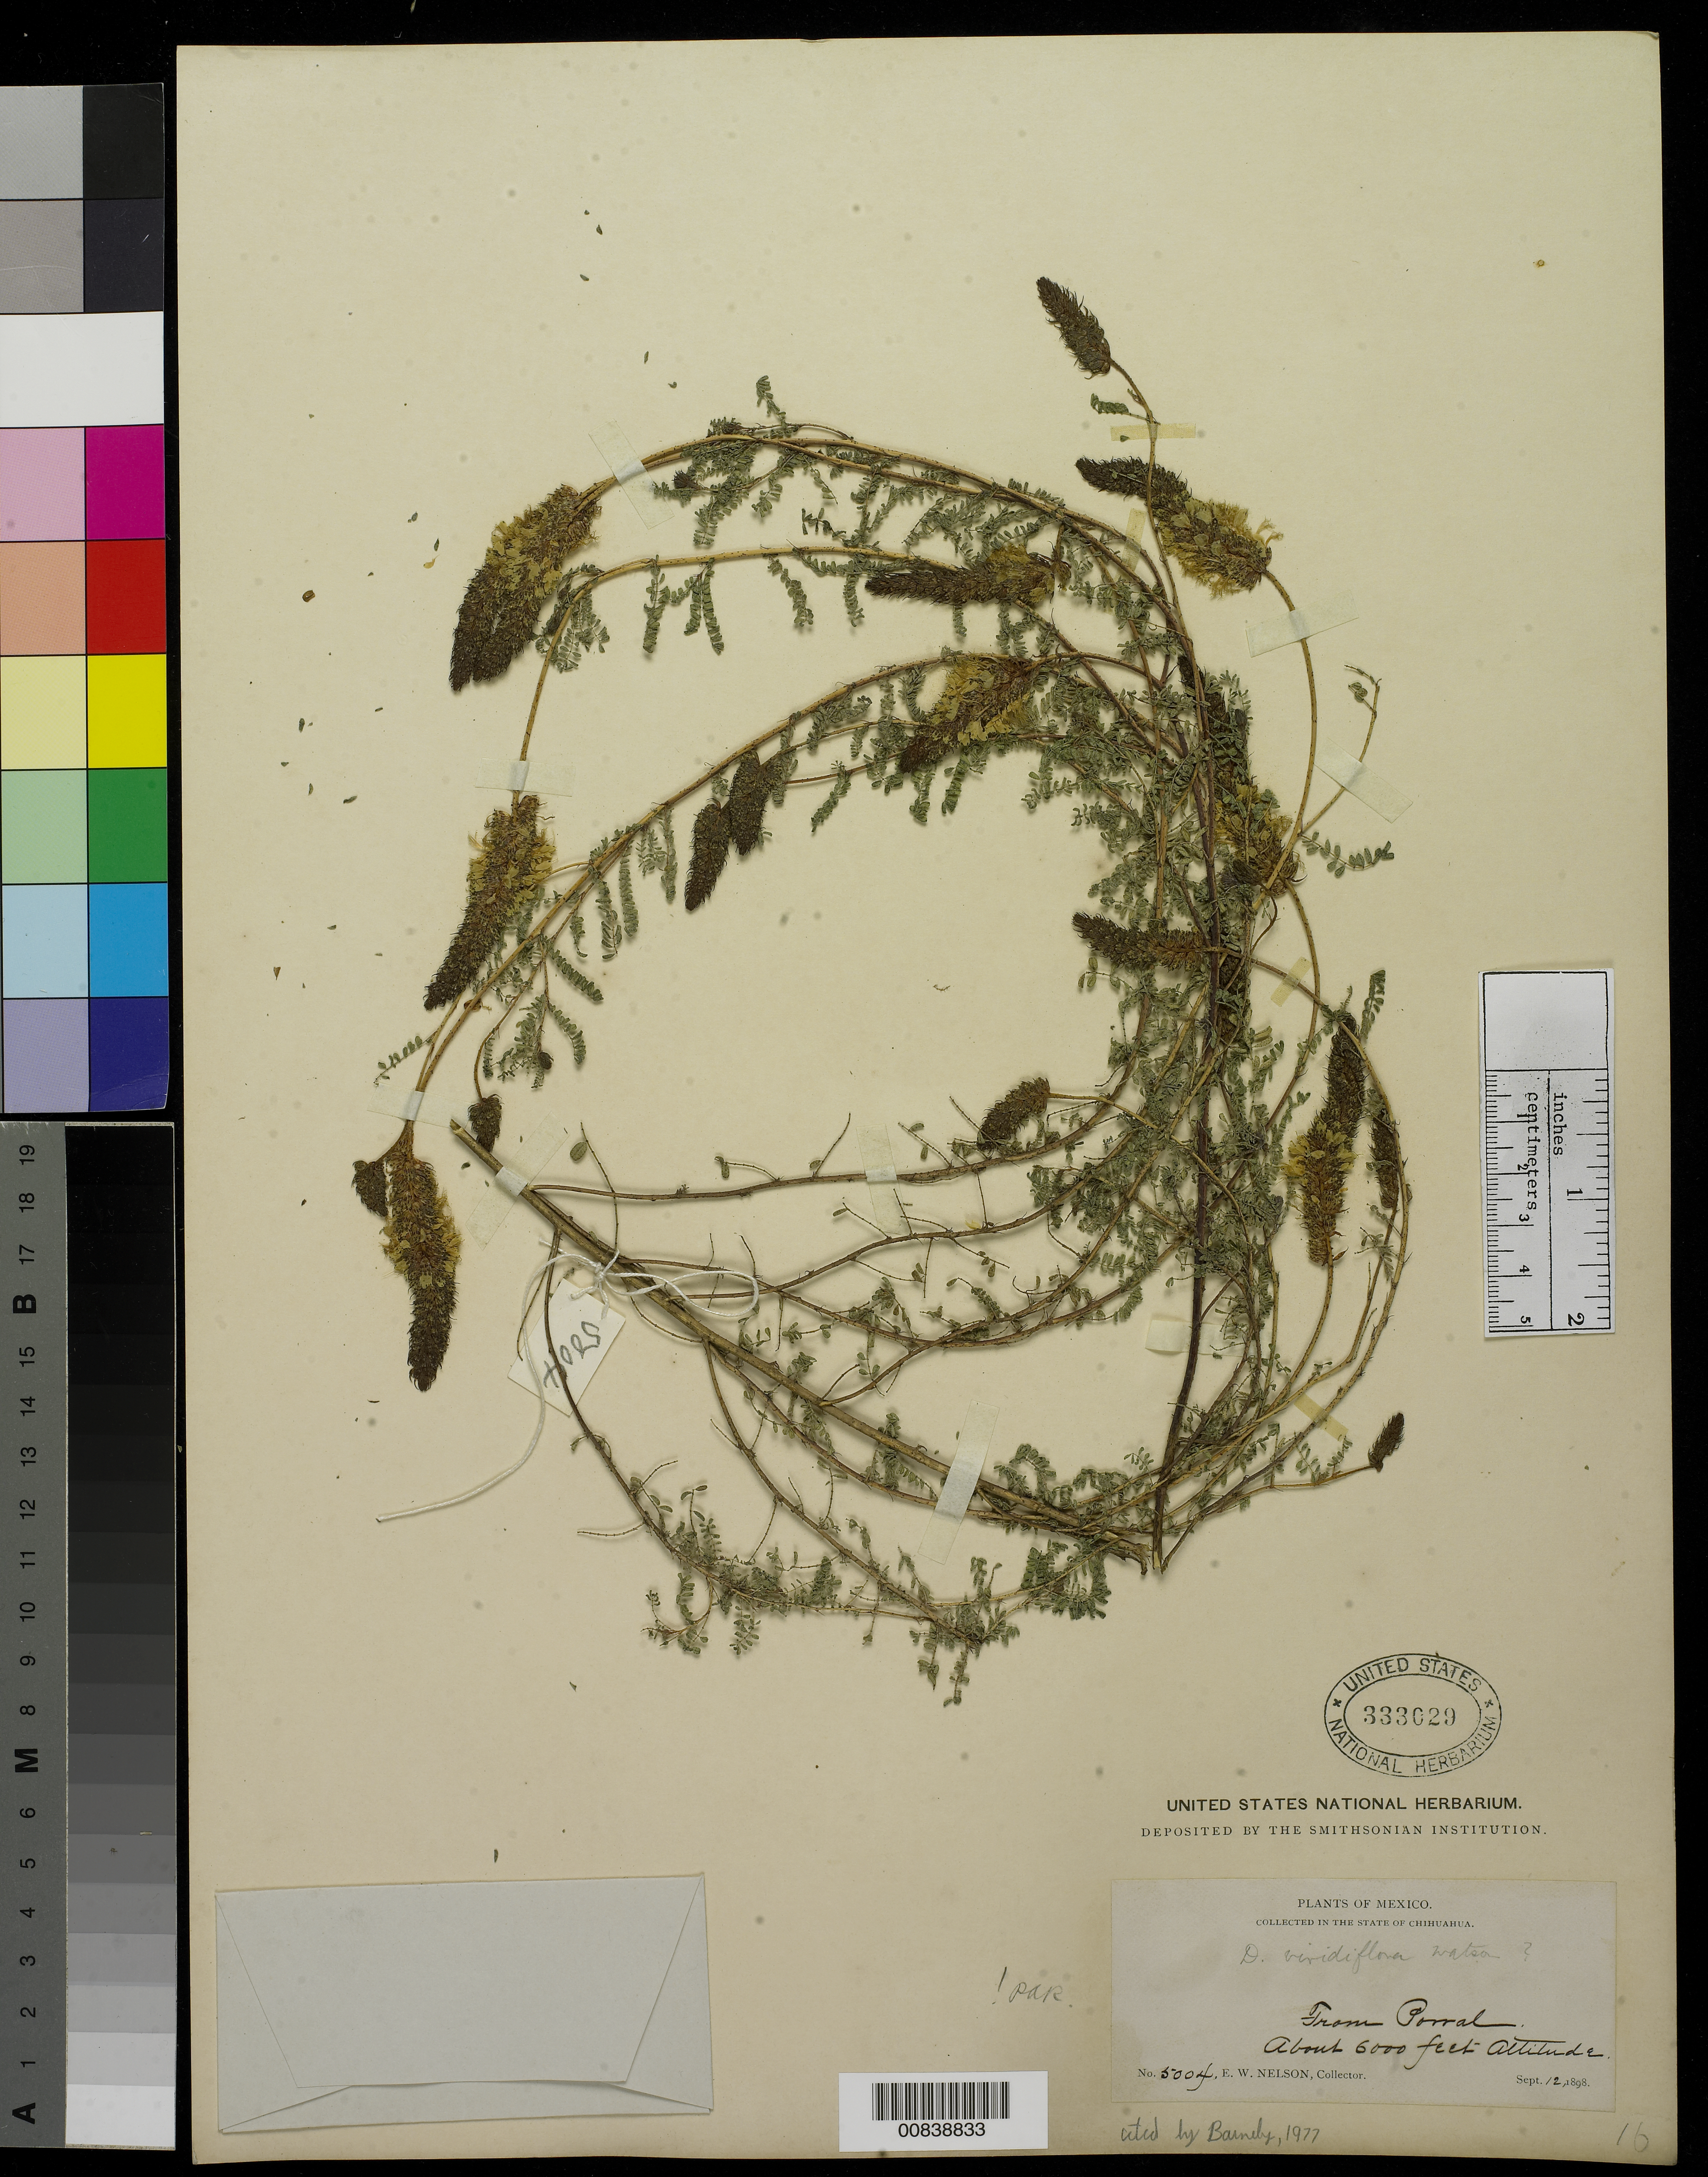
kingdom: Plantae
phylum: Tracheophyta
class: Magnoliopsida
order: Fabales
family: Fabaceae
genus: Dalea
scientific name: Dalea viridiflora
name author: S. Watson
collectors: E. W. Nelson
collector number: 5004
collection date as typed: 12 Sep 1898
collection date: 1898-09-12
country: Mexico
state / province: Chihuahua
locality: Parral.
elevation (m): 1829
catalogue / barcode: US 333029